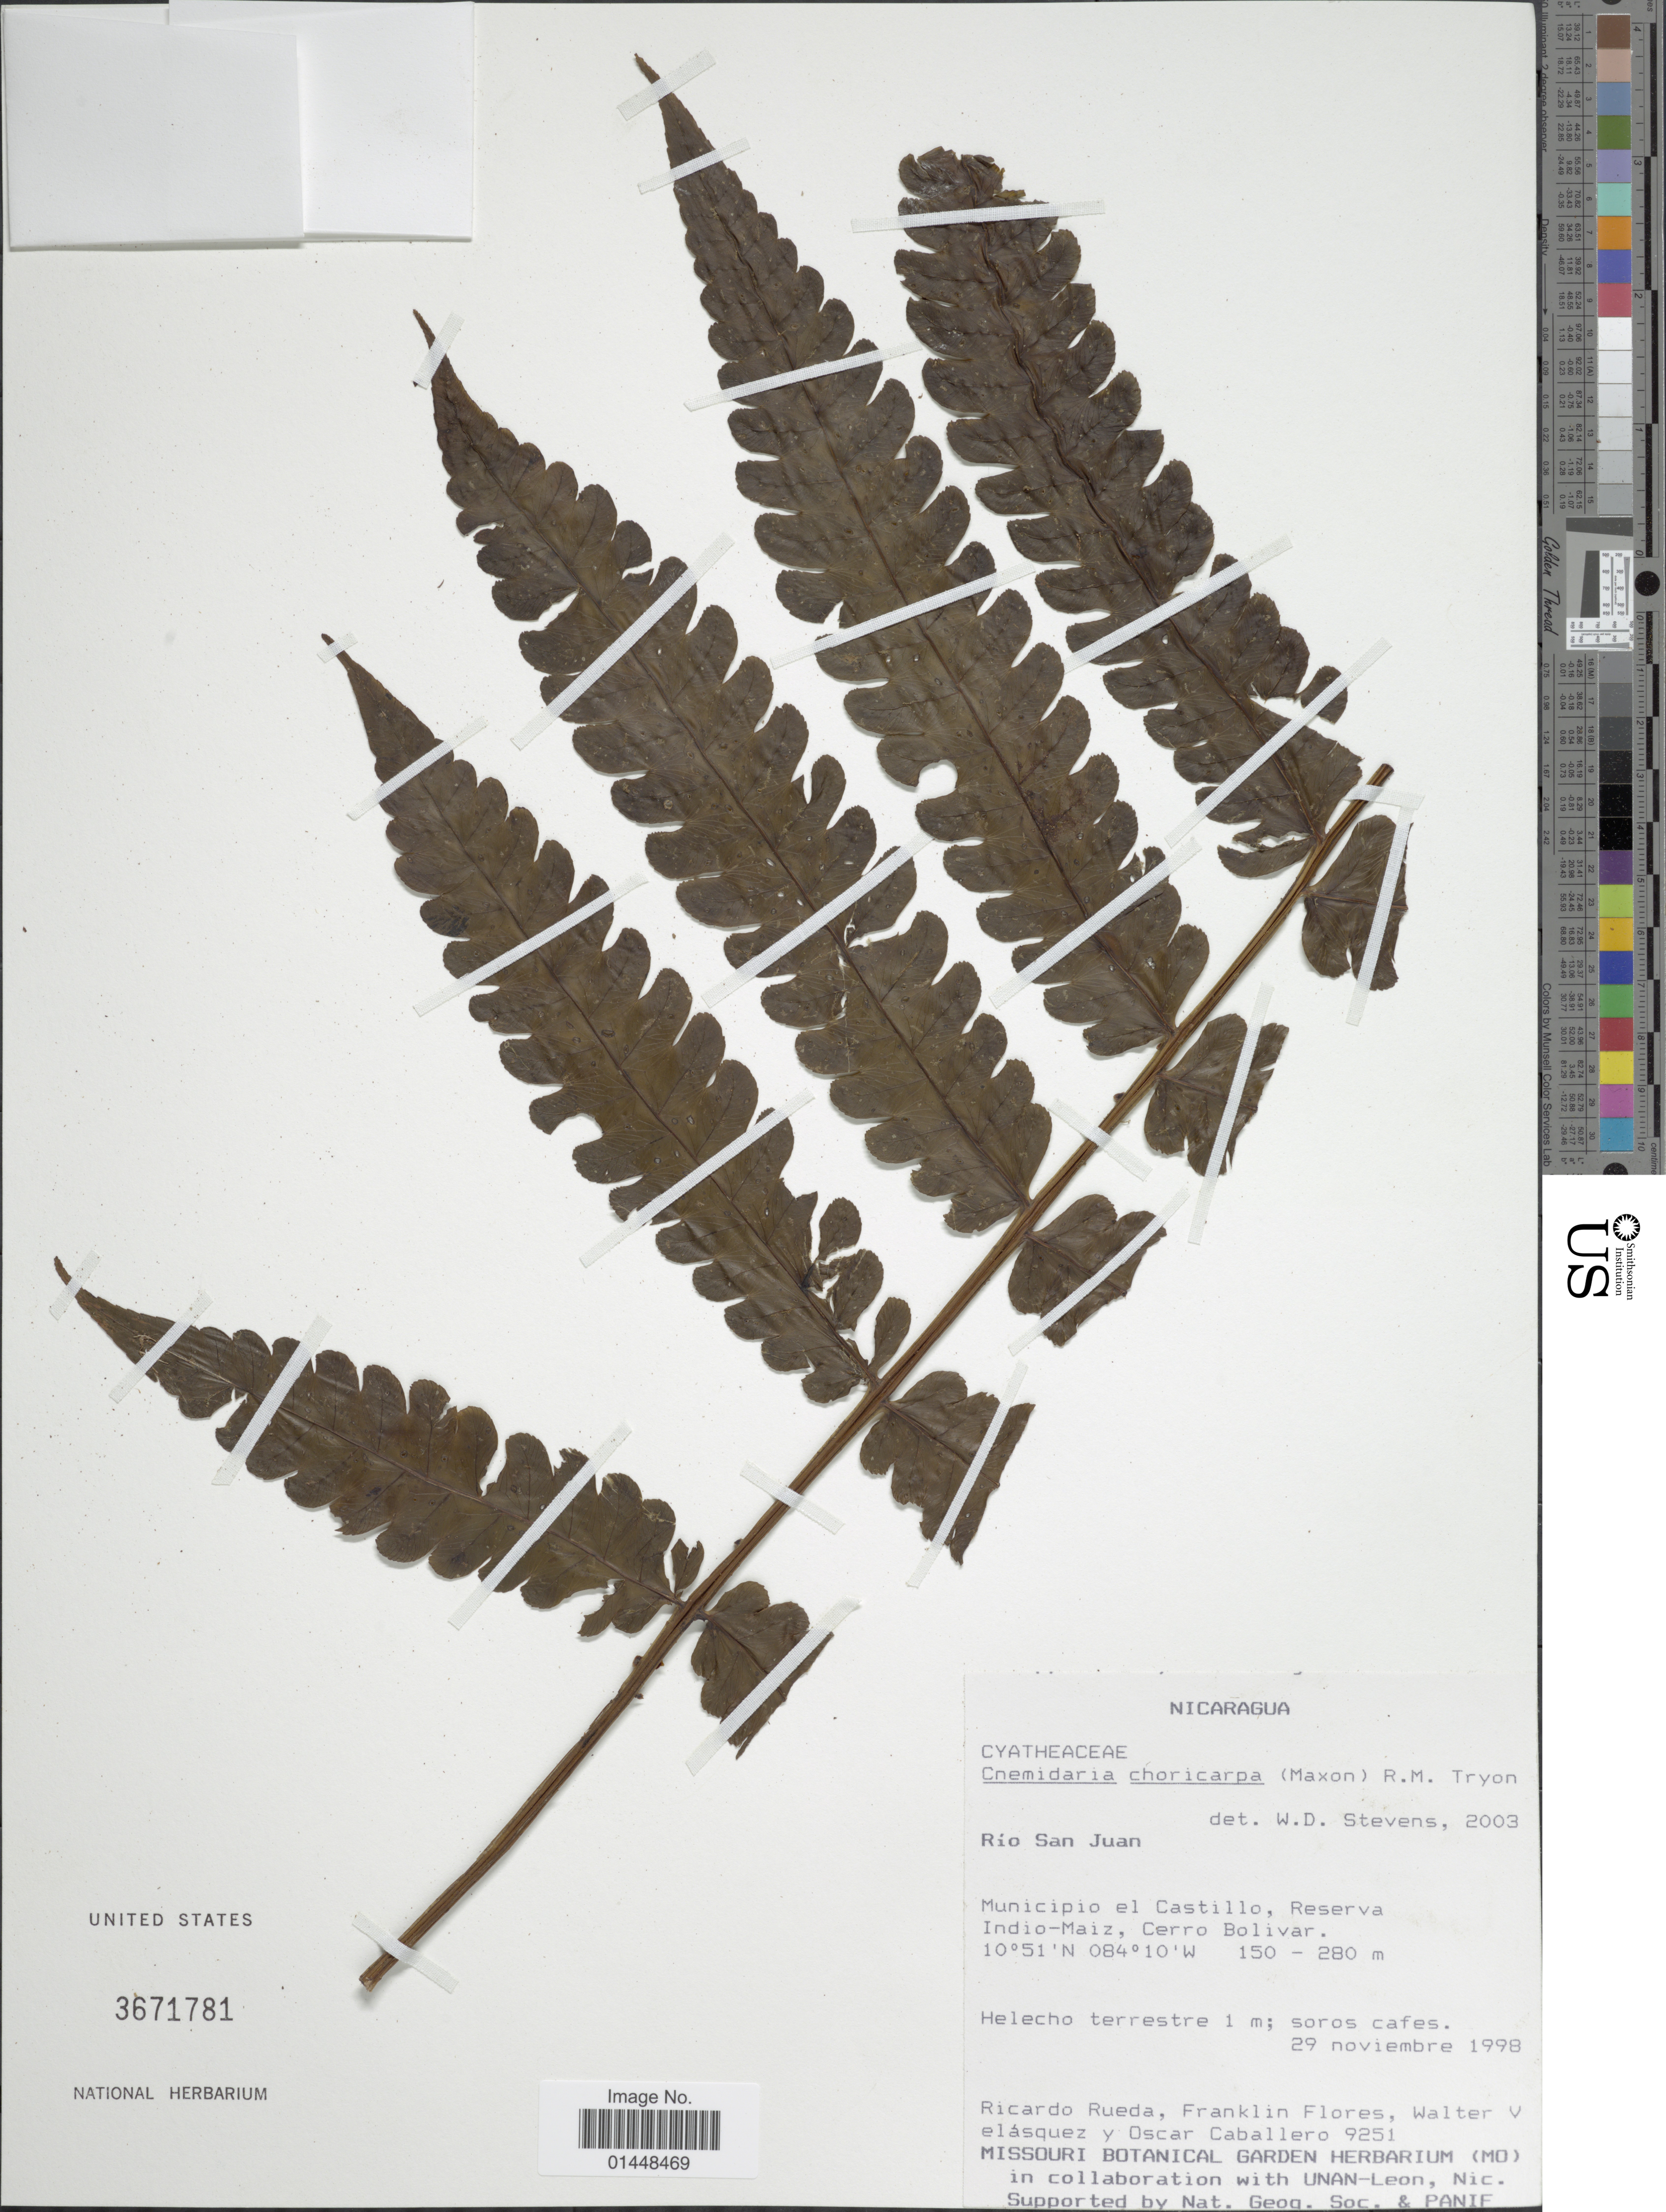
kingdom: Plantae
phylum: Tracheophyta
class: Polypodiopsida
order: Cyatheales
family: Cyatheaceae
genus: Cyathea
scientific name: Cyathea choricarpa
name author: (Maxon) Domin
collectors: R. Rueda, F. Flores, W. Velasquez & O. Caballero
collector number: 9251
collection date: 1998-11-29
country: Nicaragua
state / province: Rio San Juan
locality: Municipio el Castillo, Reserva Indio-Maiz, Cerro Bolivar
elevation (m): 150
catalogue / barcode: US 3671781